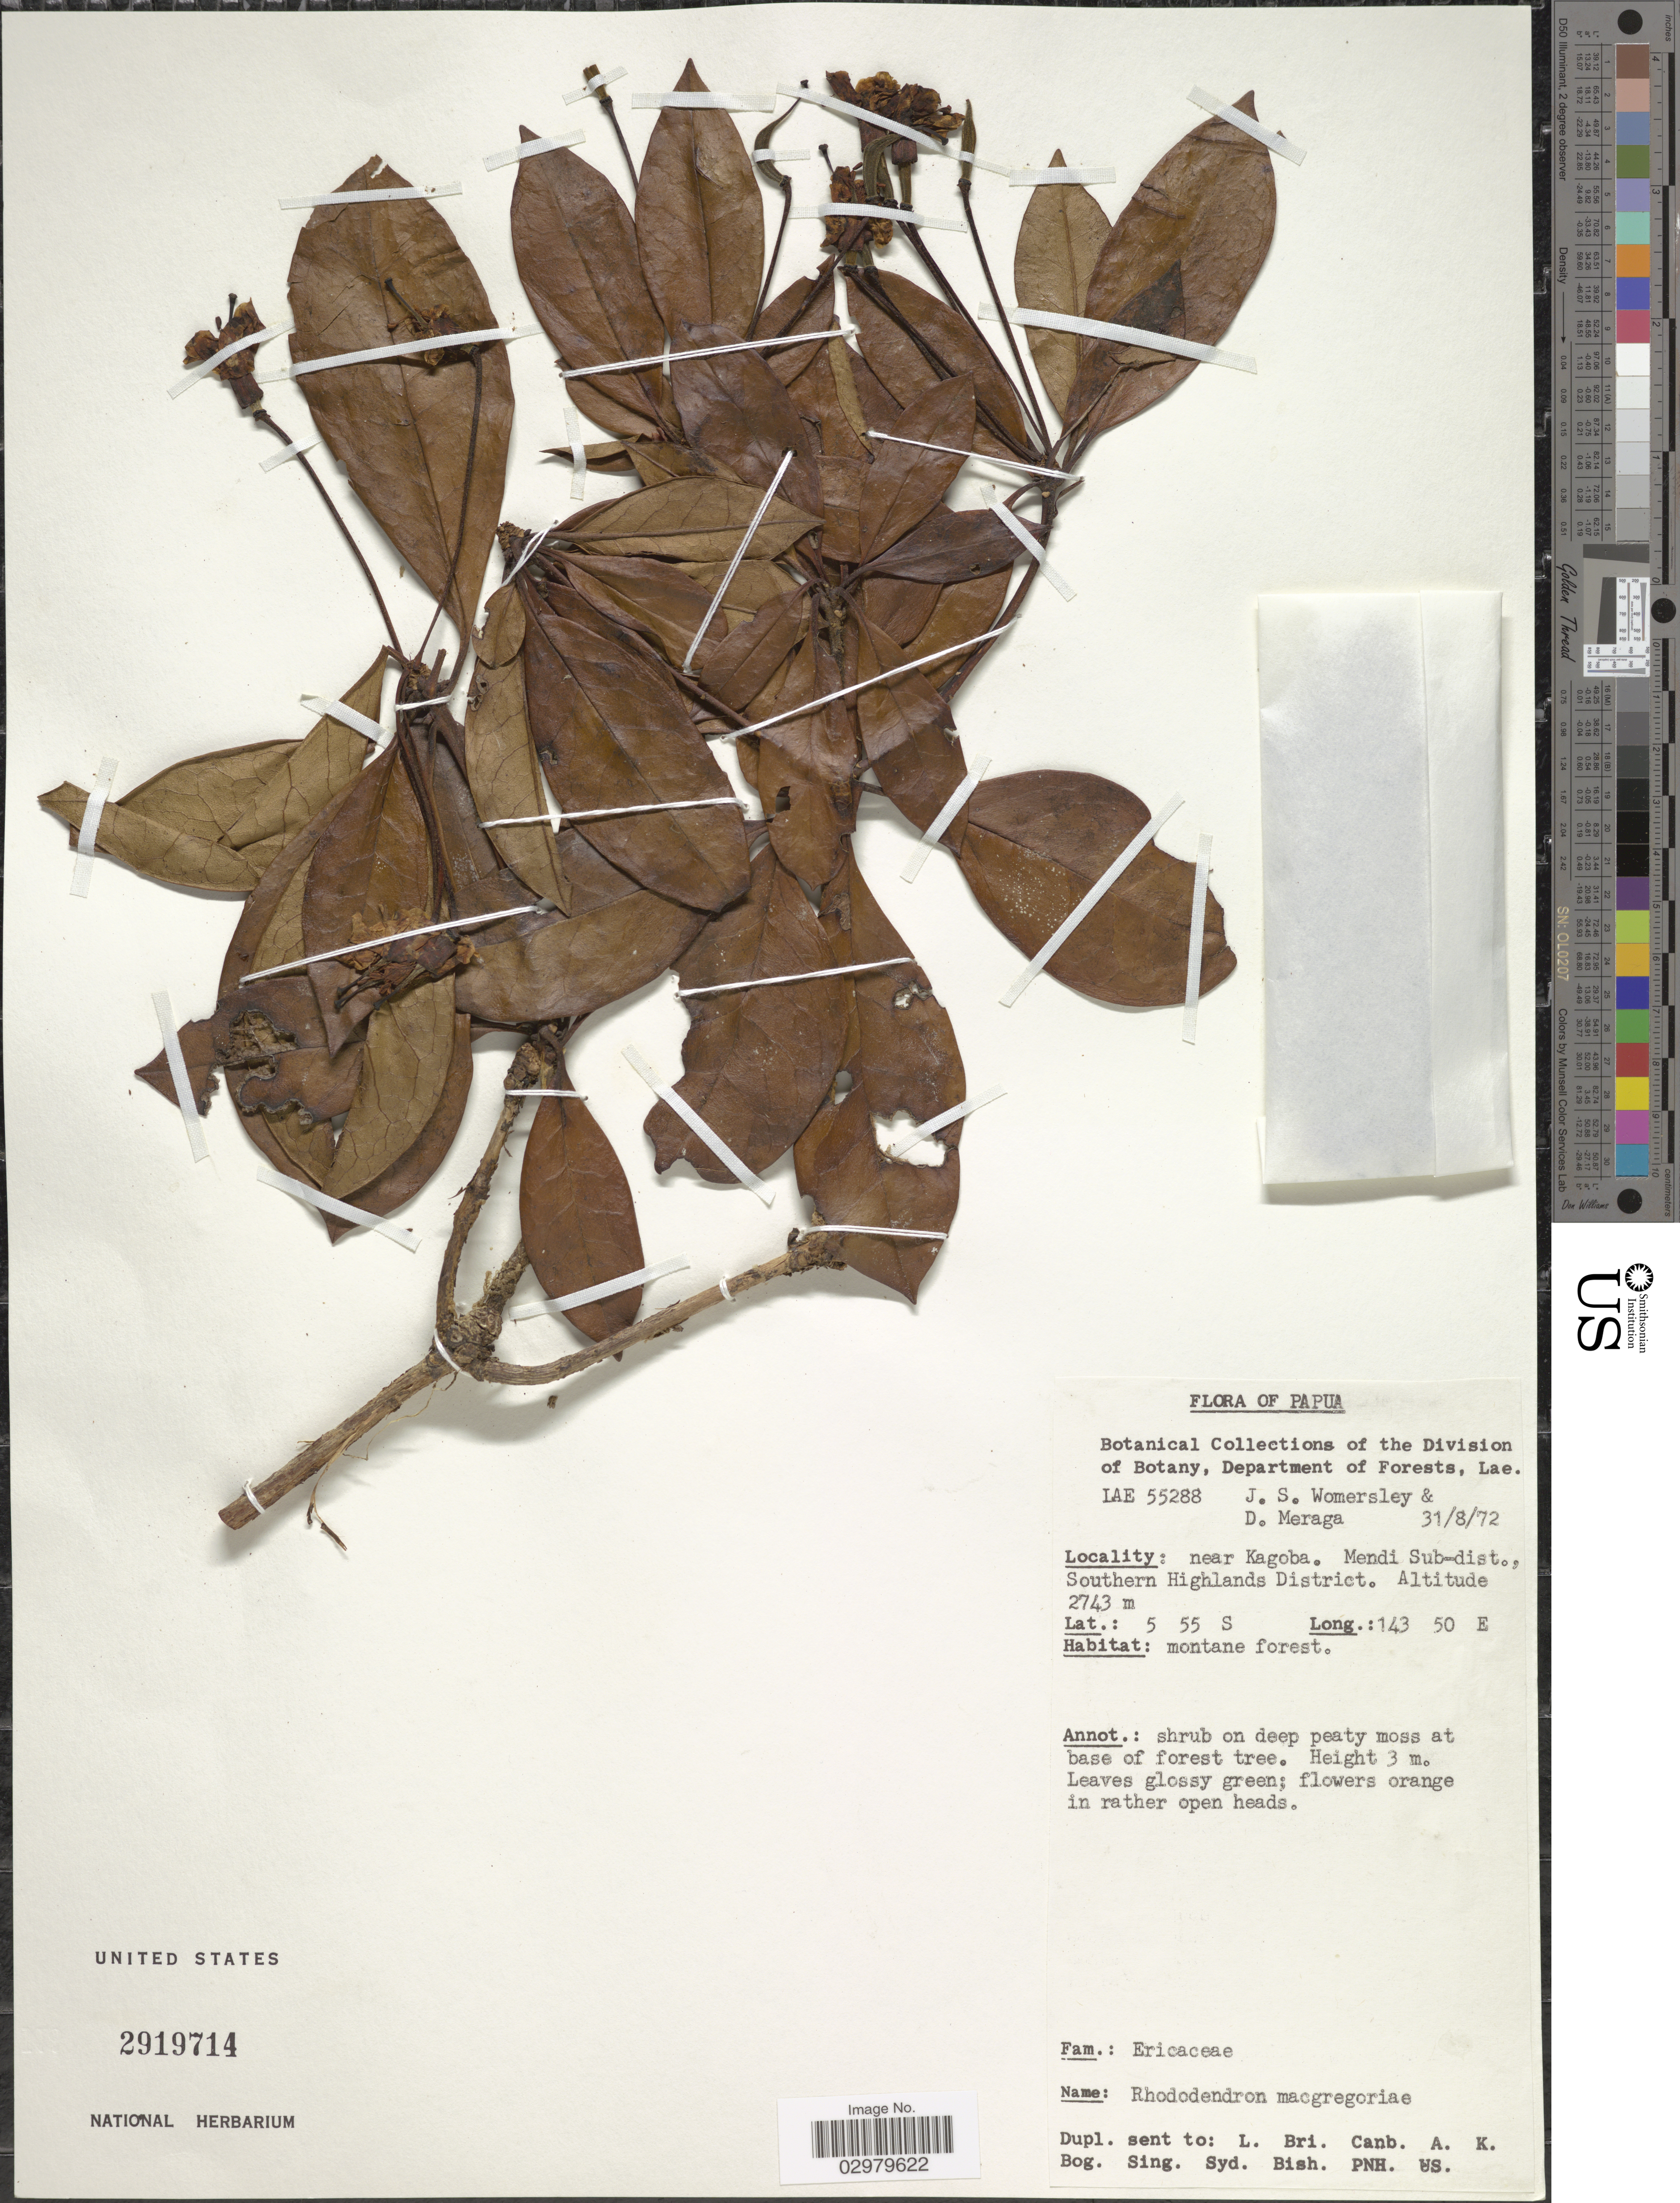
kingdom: Plantae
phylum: Tracheophyta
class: Magnoliopsida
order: Ericales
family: Ericaceae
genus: Rhododendron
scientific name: Rhododendron macgregoriae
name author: F. Muell.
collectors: J. S. Womersley & D. Meraga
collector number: LAE 55288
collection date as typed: Transcribed d/m/y: 31/8/72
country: Papua New Guinea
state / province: Southern Highlands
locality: Papua. Near Kagoba. Mendi Sub-dist., Southern Highlands District.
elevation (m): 2743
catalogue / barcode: US 2919714